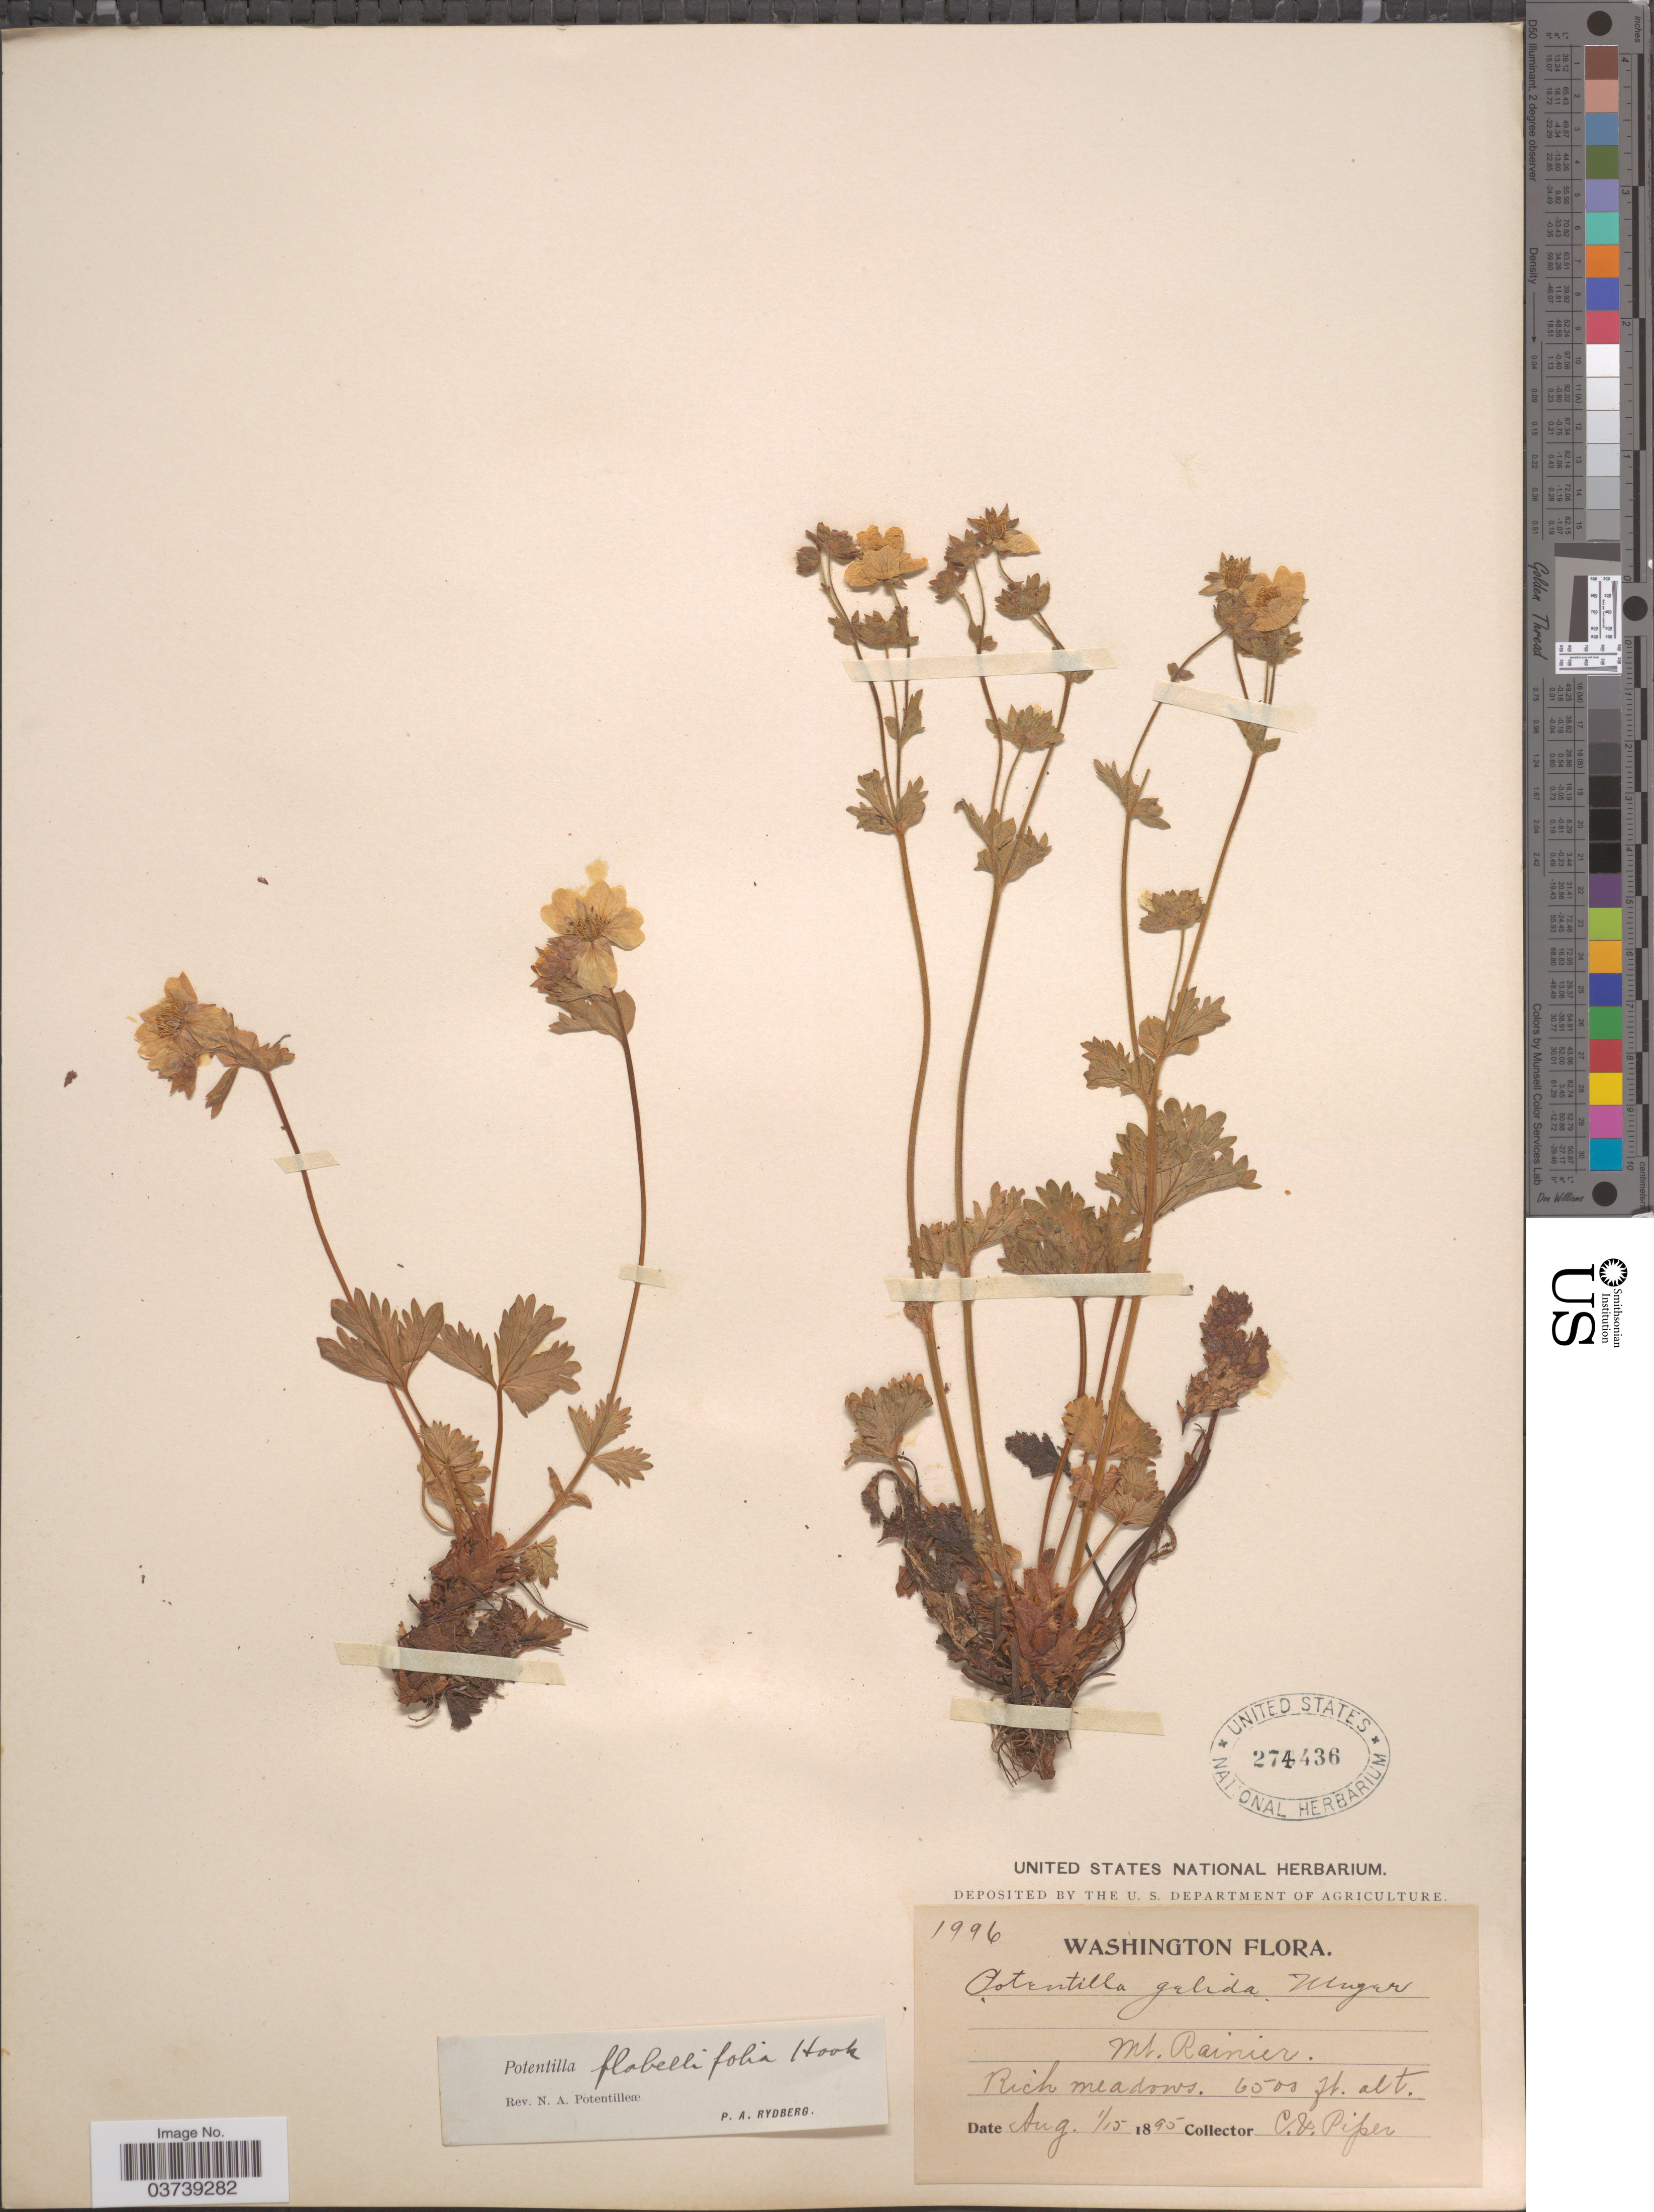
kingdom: Plantae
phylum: Tracheophyta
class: Magnoliopsida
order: Rosales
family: Rosaceae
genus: Potentilla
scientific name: Potentilla flabellifolia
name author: Hook. ex Torr. & A. Gray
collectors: C. V. Piper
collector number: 1996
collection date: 1895-08-01/1895-08-15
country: United States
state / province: Washington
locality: Mt. Rainier.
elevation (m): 1981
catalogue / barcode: US 274436